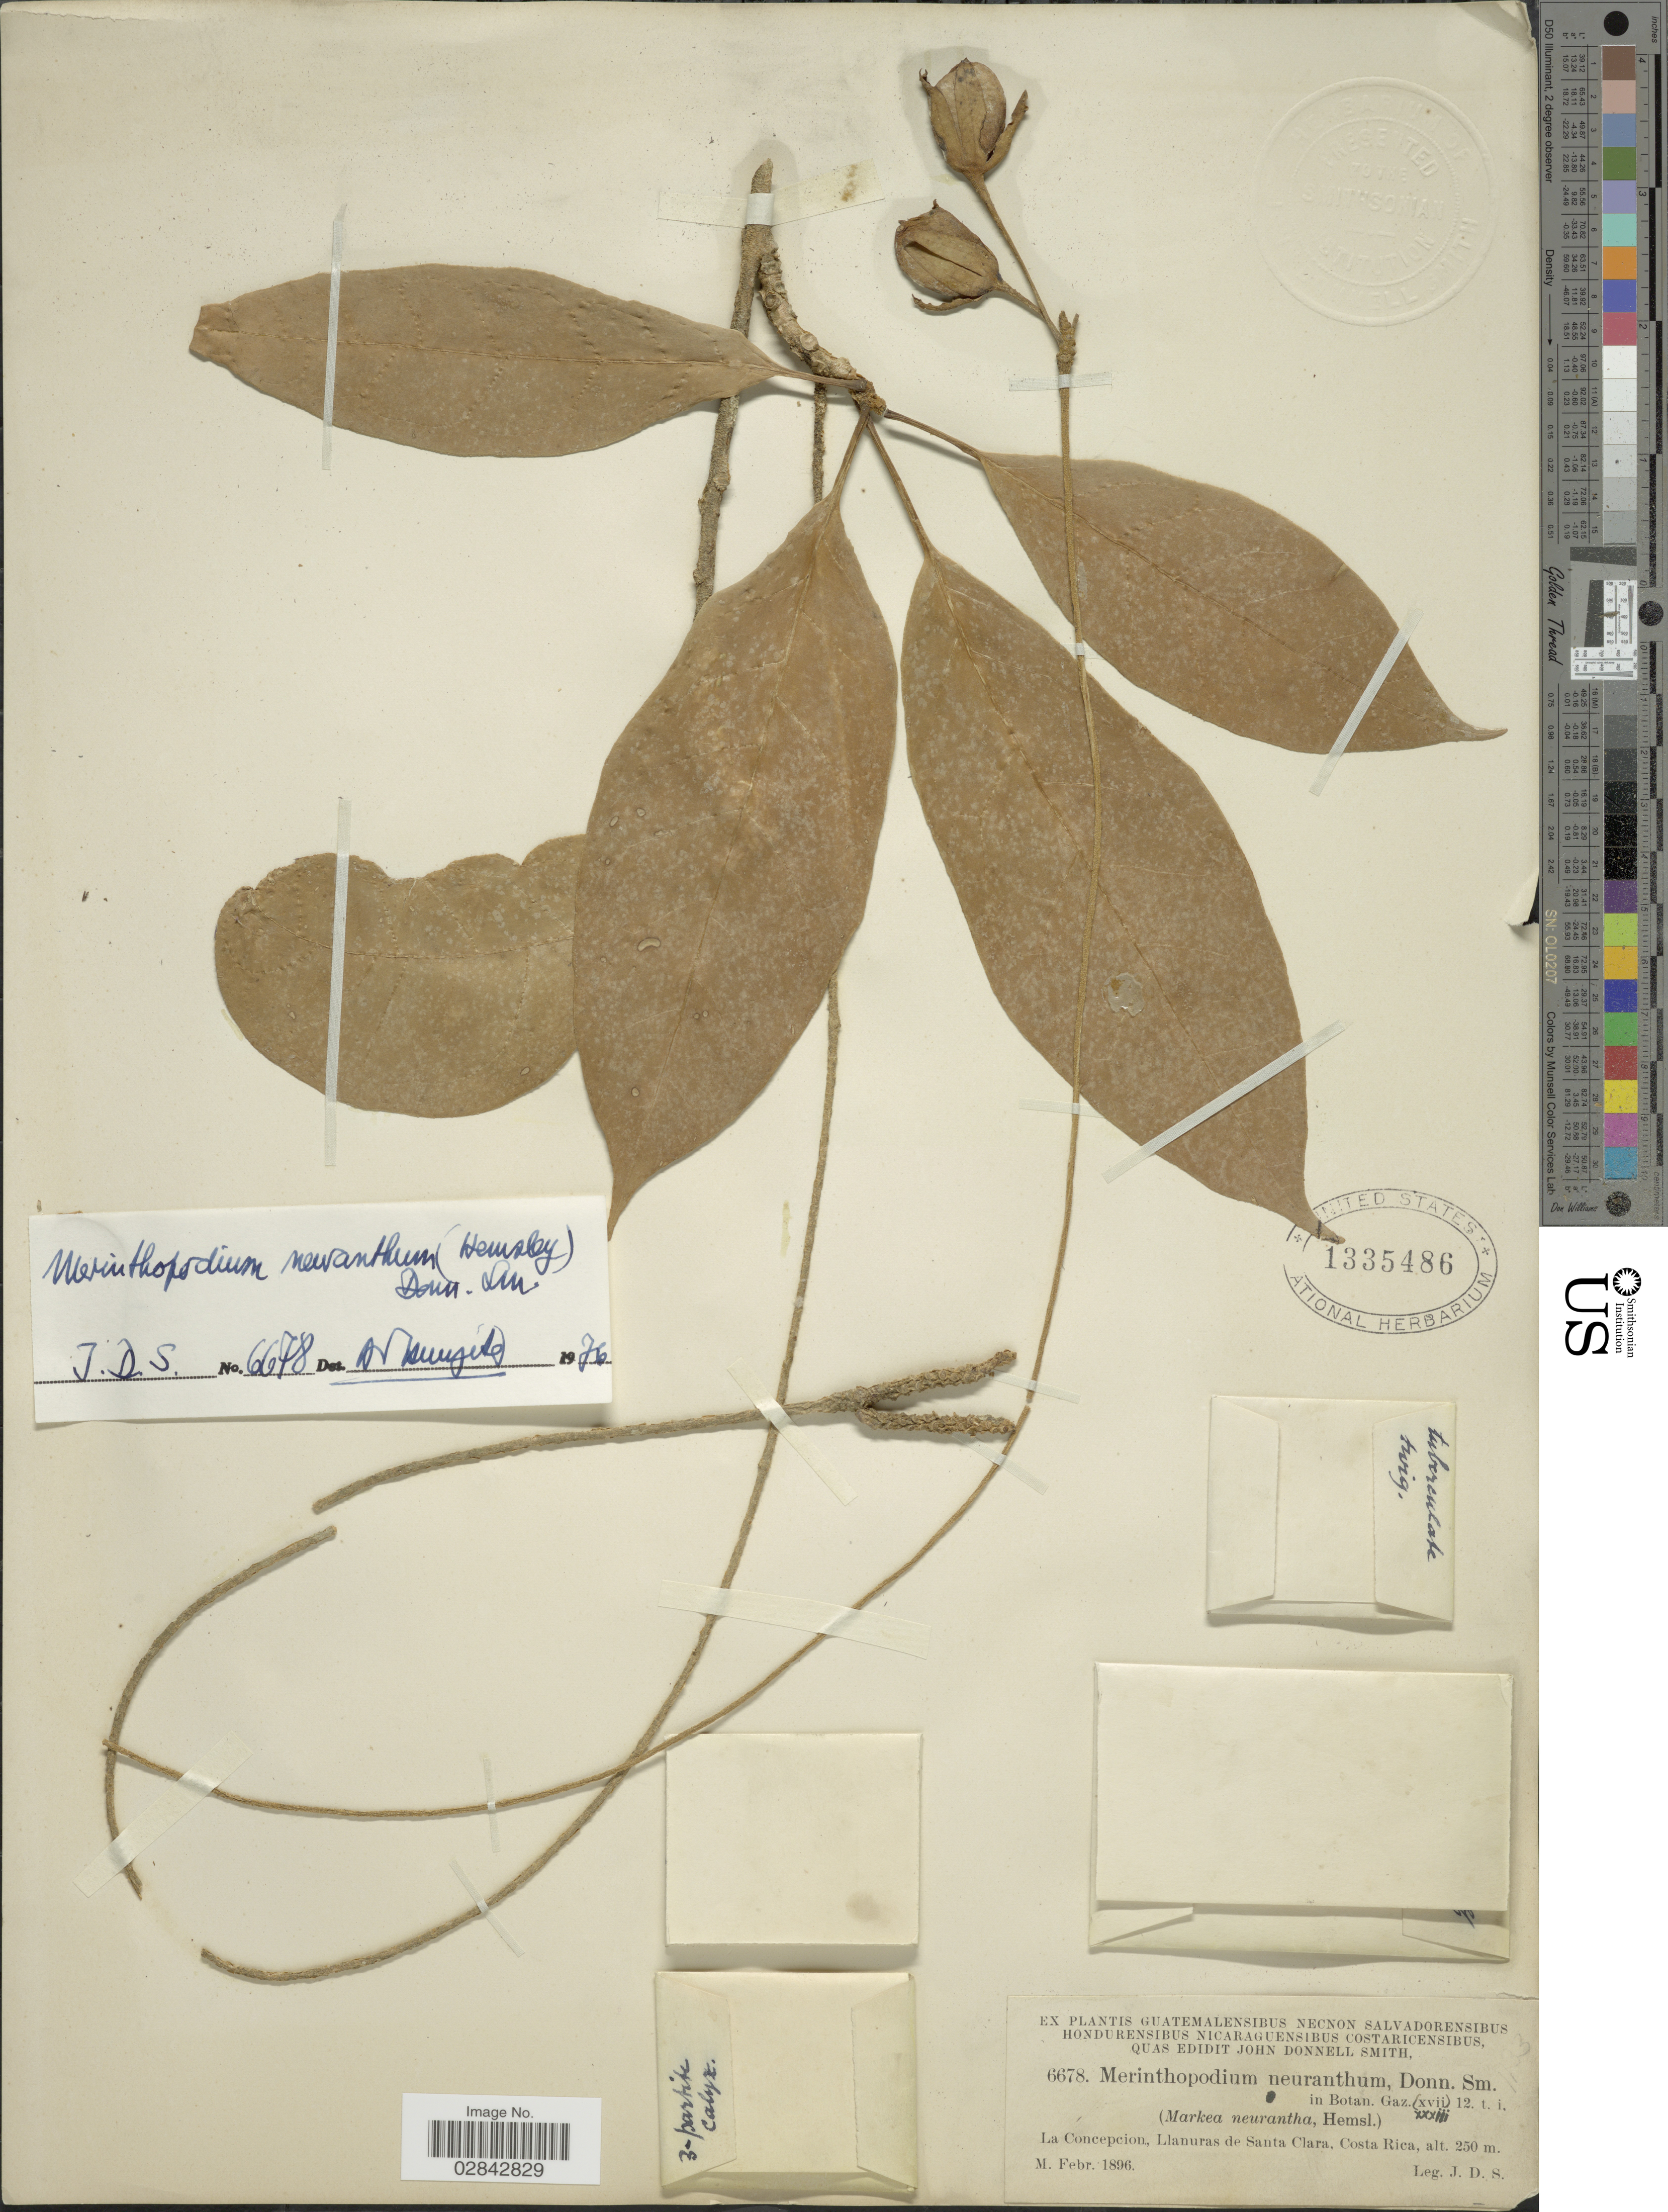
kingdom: Plantae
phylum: Tracheophyta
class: Magnoliopsida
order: Solanales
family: Solanaceae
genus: Markea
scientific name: Markea neurantha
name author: Hemsl.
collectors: J. Donnell Smith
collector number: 6678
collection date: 1896-02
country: Costa Rica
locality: La Concepcion, Llanuras de Santa Clara.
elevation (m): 250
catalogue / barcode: US 1335486